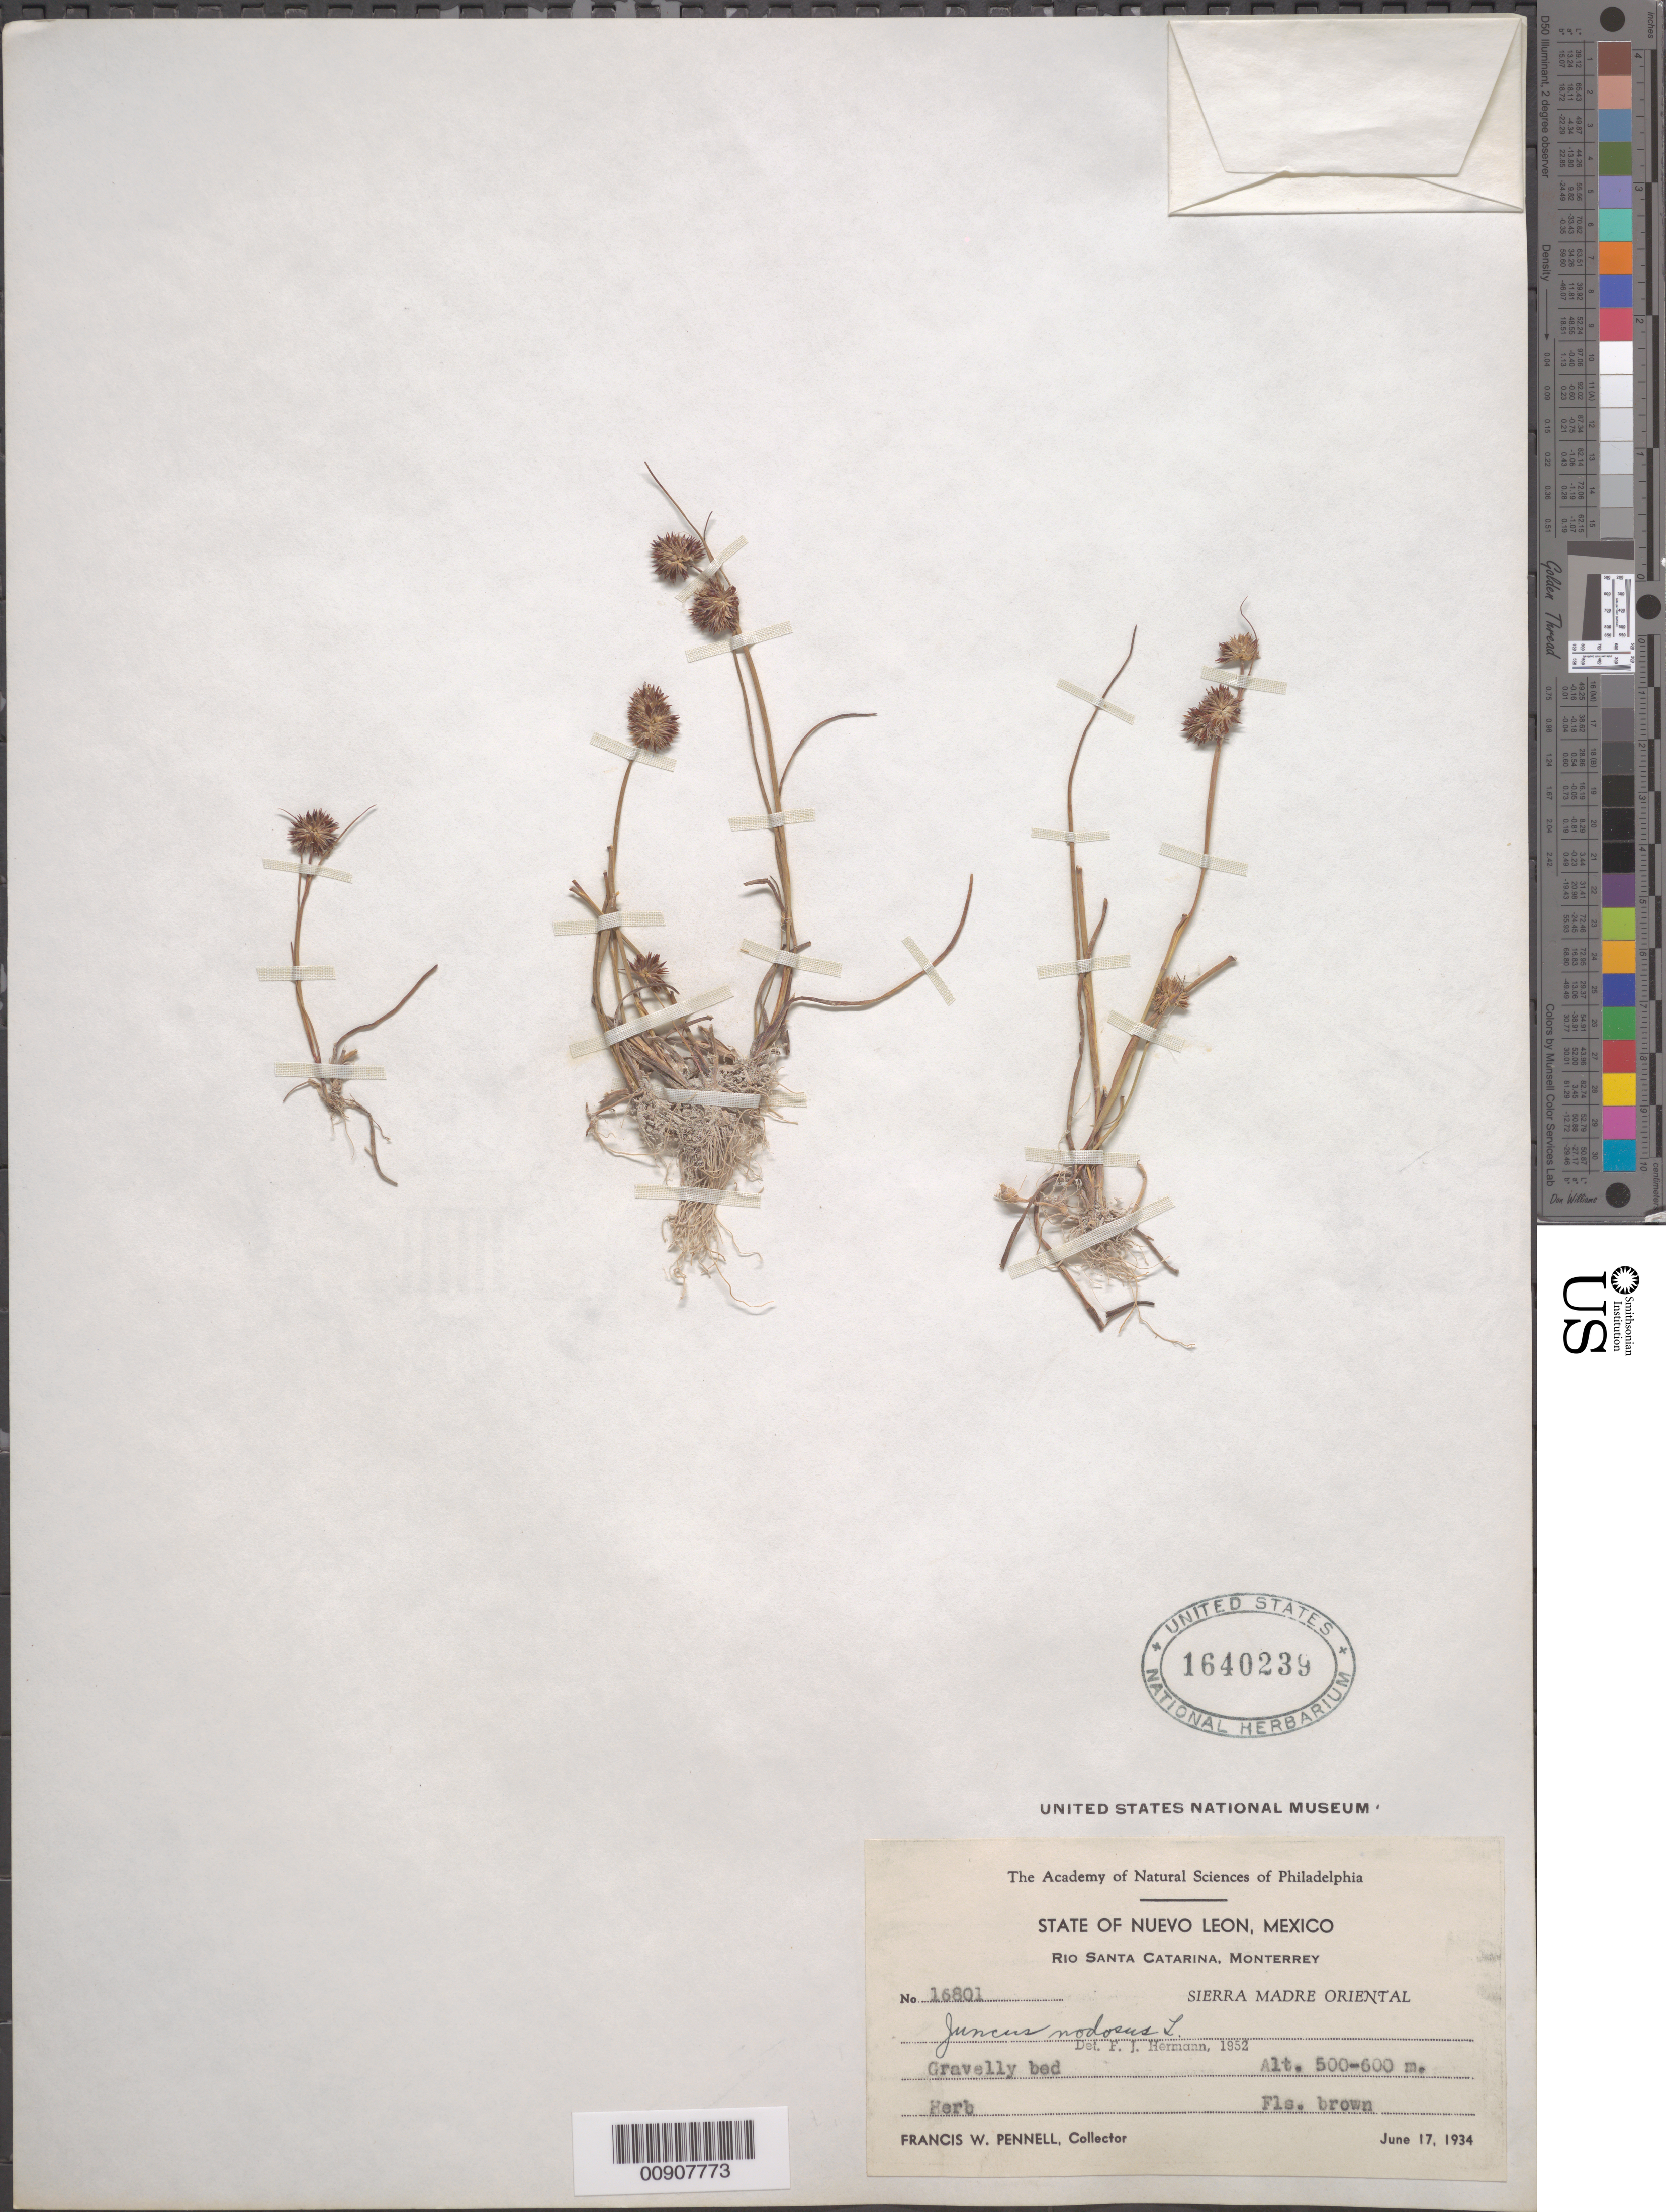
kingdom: Plantae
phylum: Tracheophyta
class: Liliopsida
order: Poales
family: Juncaceae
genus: Juncus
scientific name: Juncus nodosus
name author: L.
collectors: F. W. Pennell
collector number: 16801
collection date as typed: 17 Jun 1934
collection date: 1934-06-17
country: Mexico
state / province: Nuevo León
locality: State of Nuevo León: Río Santa Catarina, Monterrey. Sierra Madre Oriental.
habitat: Gravelly bed.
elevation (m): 600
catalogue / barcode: US 1640239